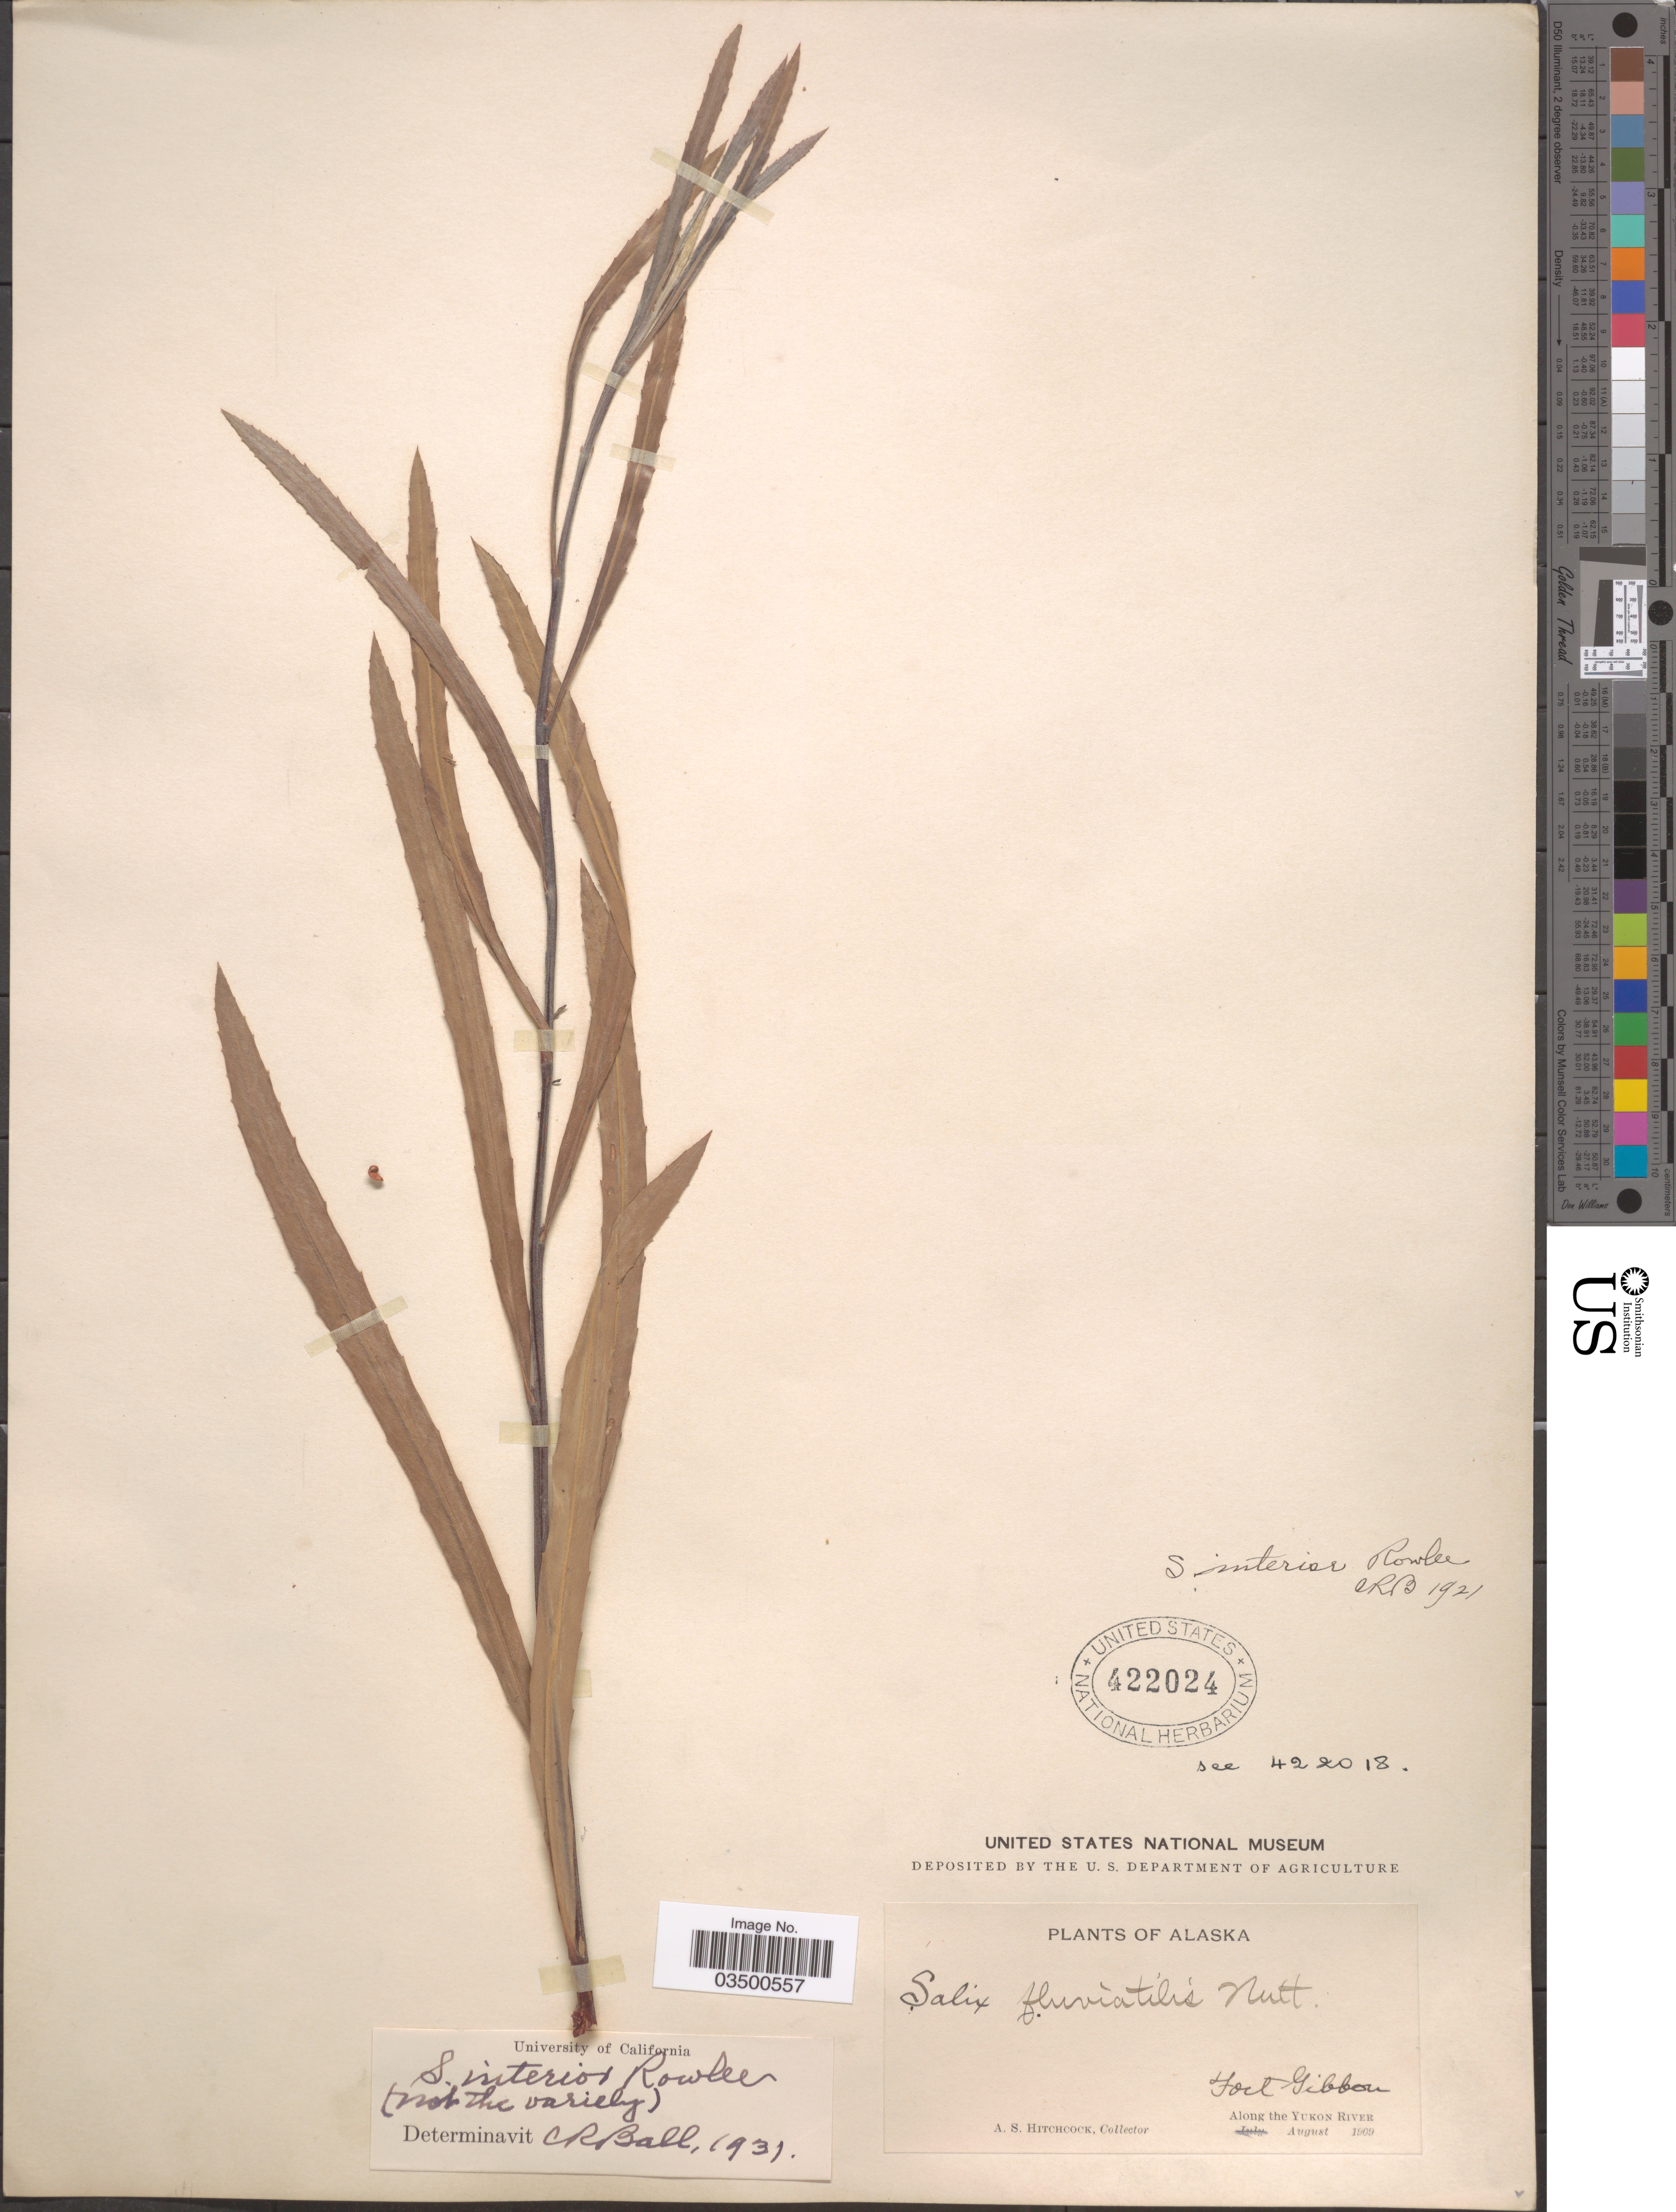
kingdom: Plantae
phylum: Tracheophyta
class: Magnoliopsida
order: Malpighiales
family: Salicaceae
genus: Salix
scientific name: Salix interior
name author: Rowlee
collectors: A. S. Hitchcock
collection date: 1909-08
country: United States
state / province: Alaska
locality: Fort Gibbon. Along the Yukon River.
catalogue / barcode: US 422024